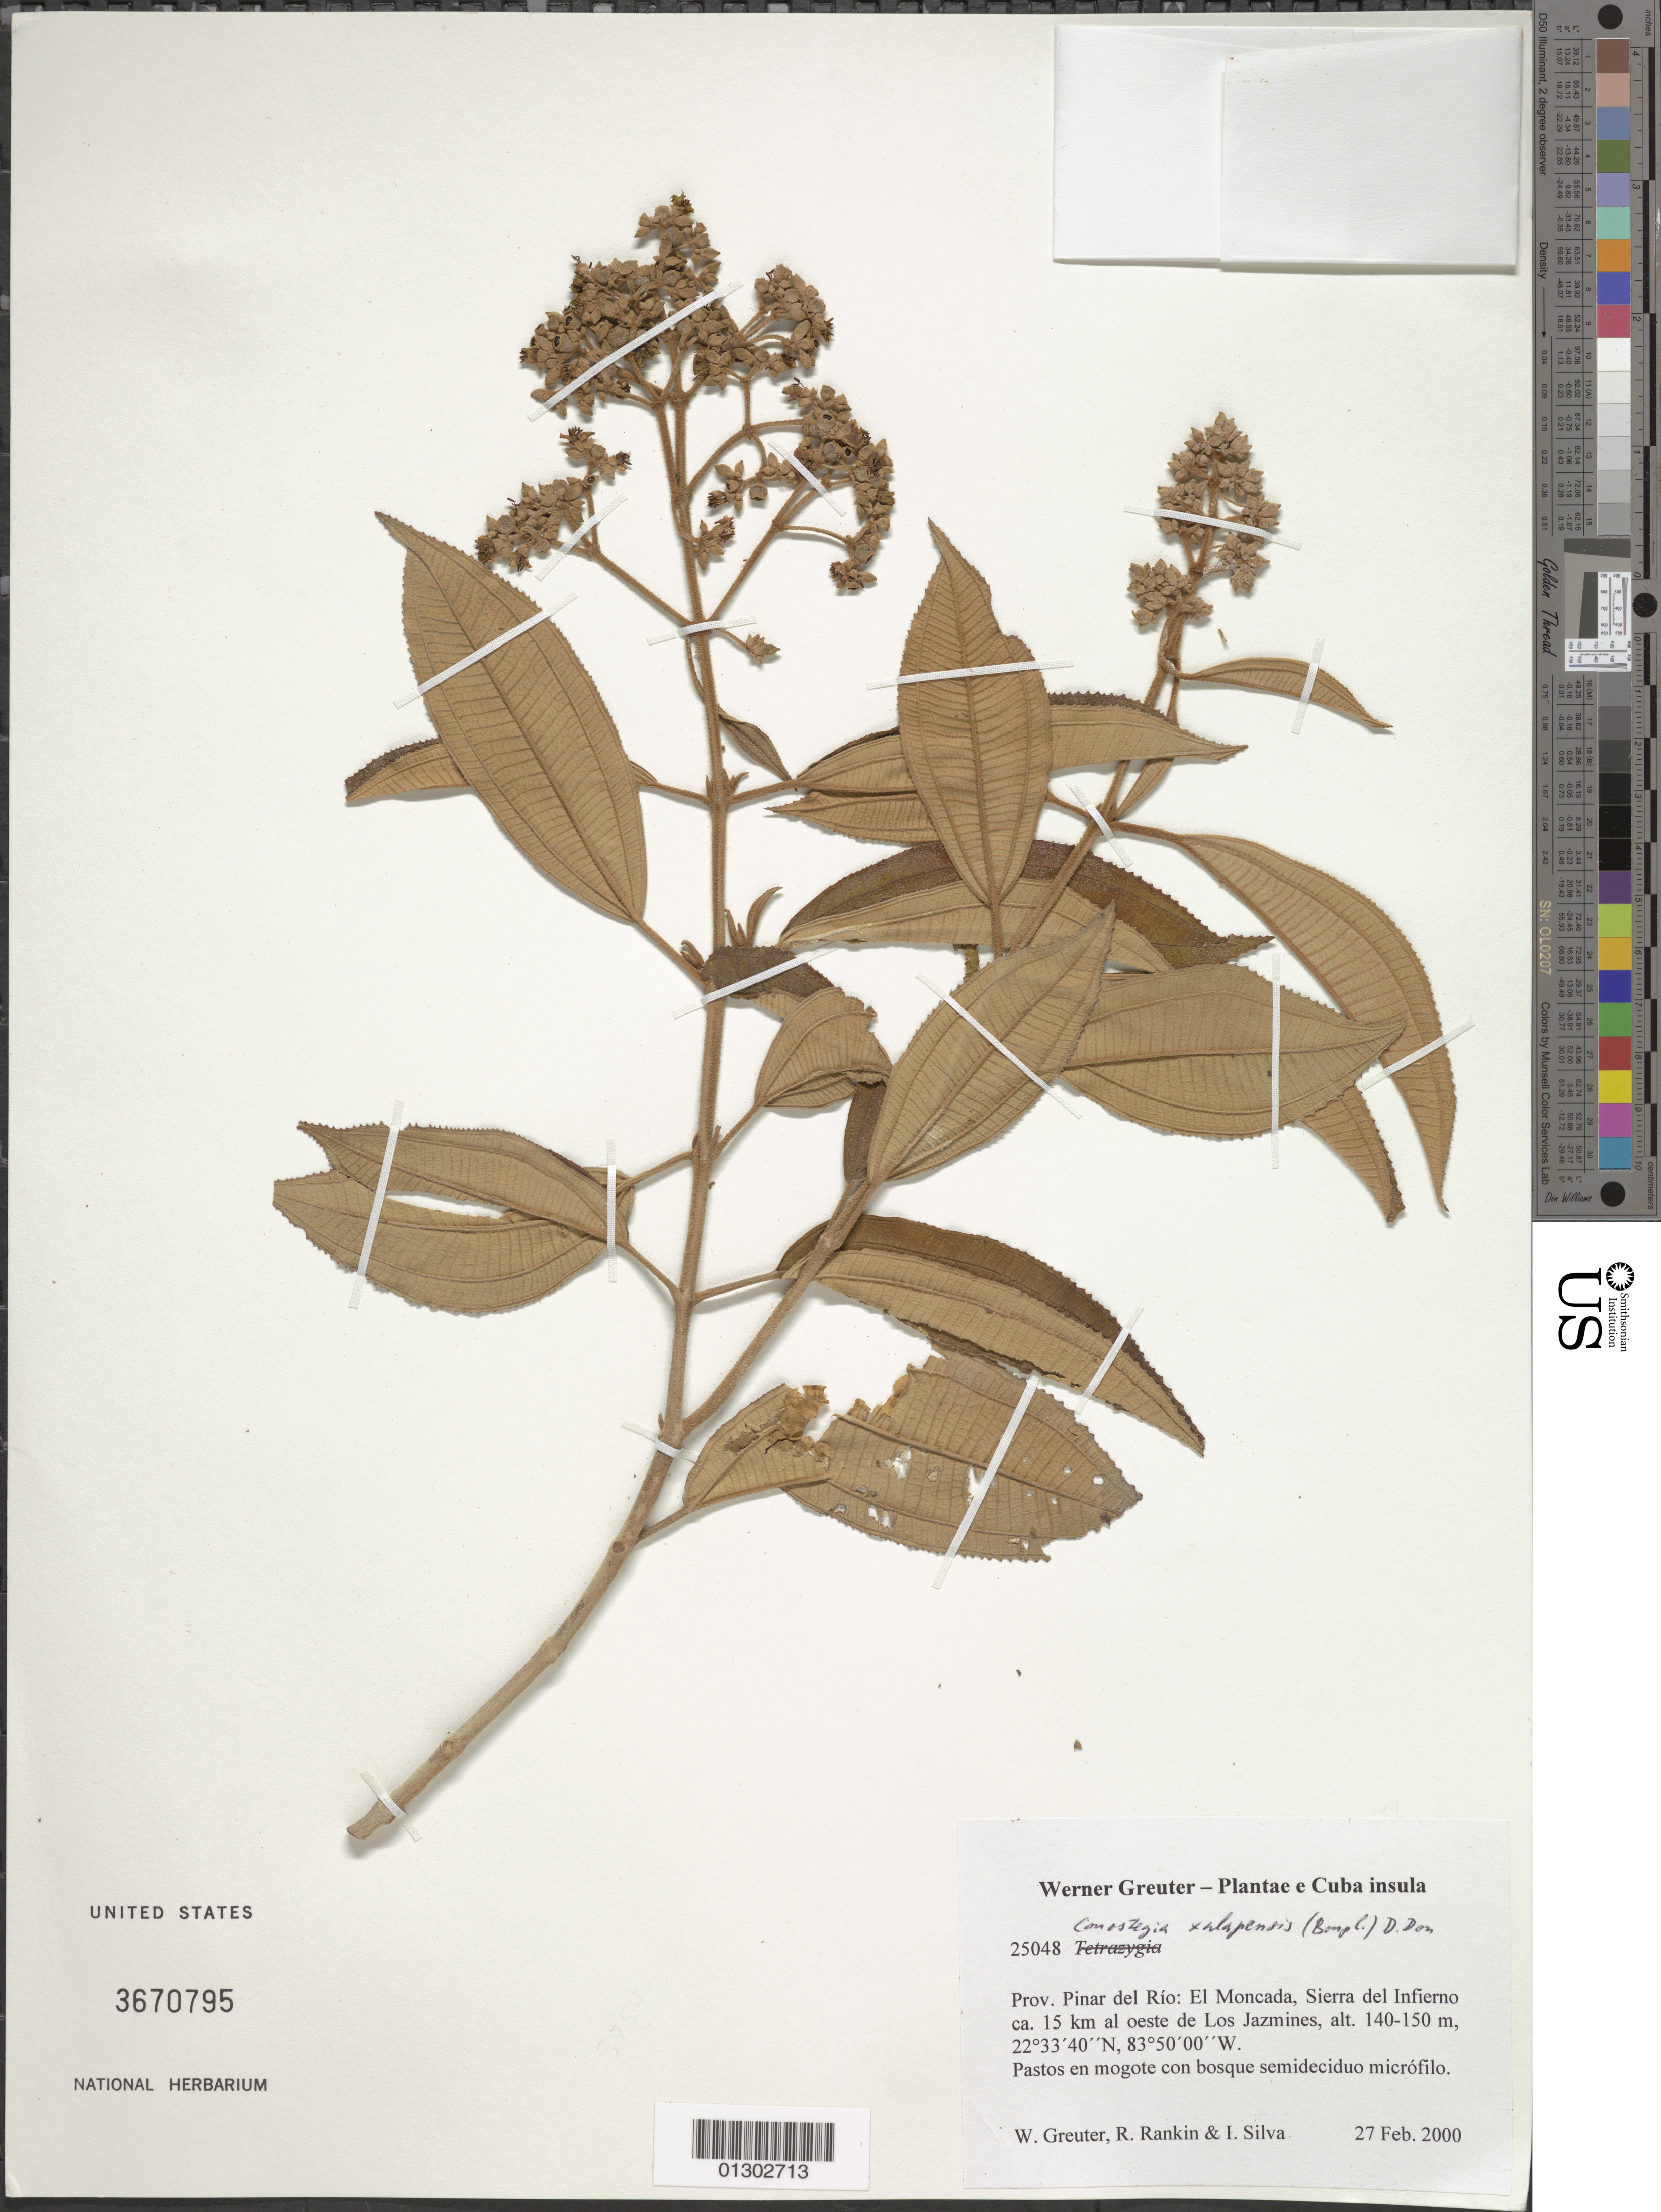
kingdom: Plantae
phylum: Tracheophyta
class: Magnoliopsida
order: Myrtales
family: Melastomataceae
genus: Conostegia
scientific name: Conostegia quadrangularis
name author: Schltdl. ex Steud.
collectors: W. R. Greuter, R. Rankin Rodriguez & I. Silva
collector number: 25048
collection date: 2000-02-27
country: Cuba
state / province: Pinar del Rio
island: Cuba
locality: El Monocada, Sierra del Infierno ca. 15 km al oeste de Los Jazmines.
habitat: Pastos en mogote con bosque semideciduo micrófilo.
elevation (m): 140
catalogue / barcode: US 3670795